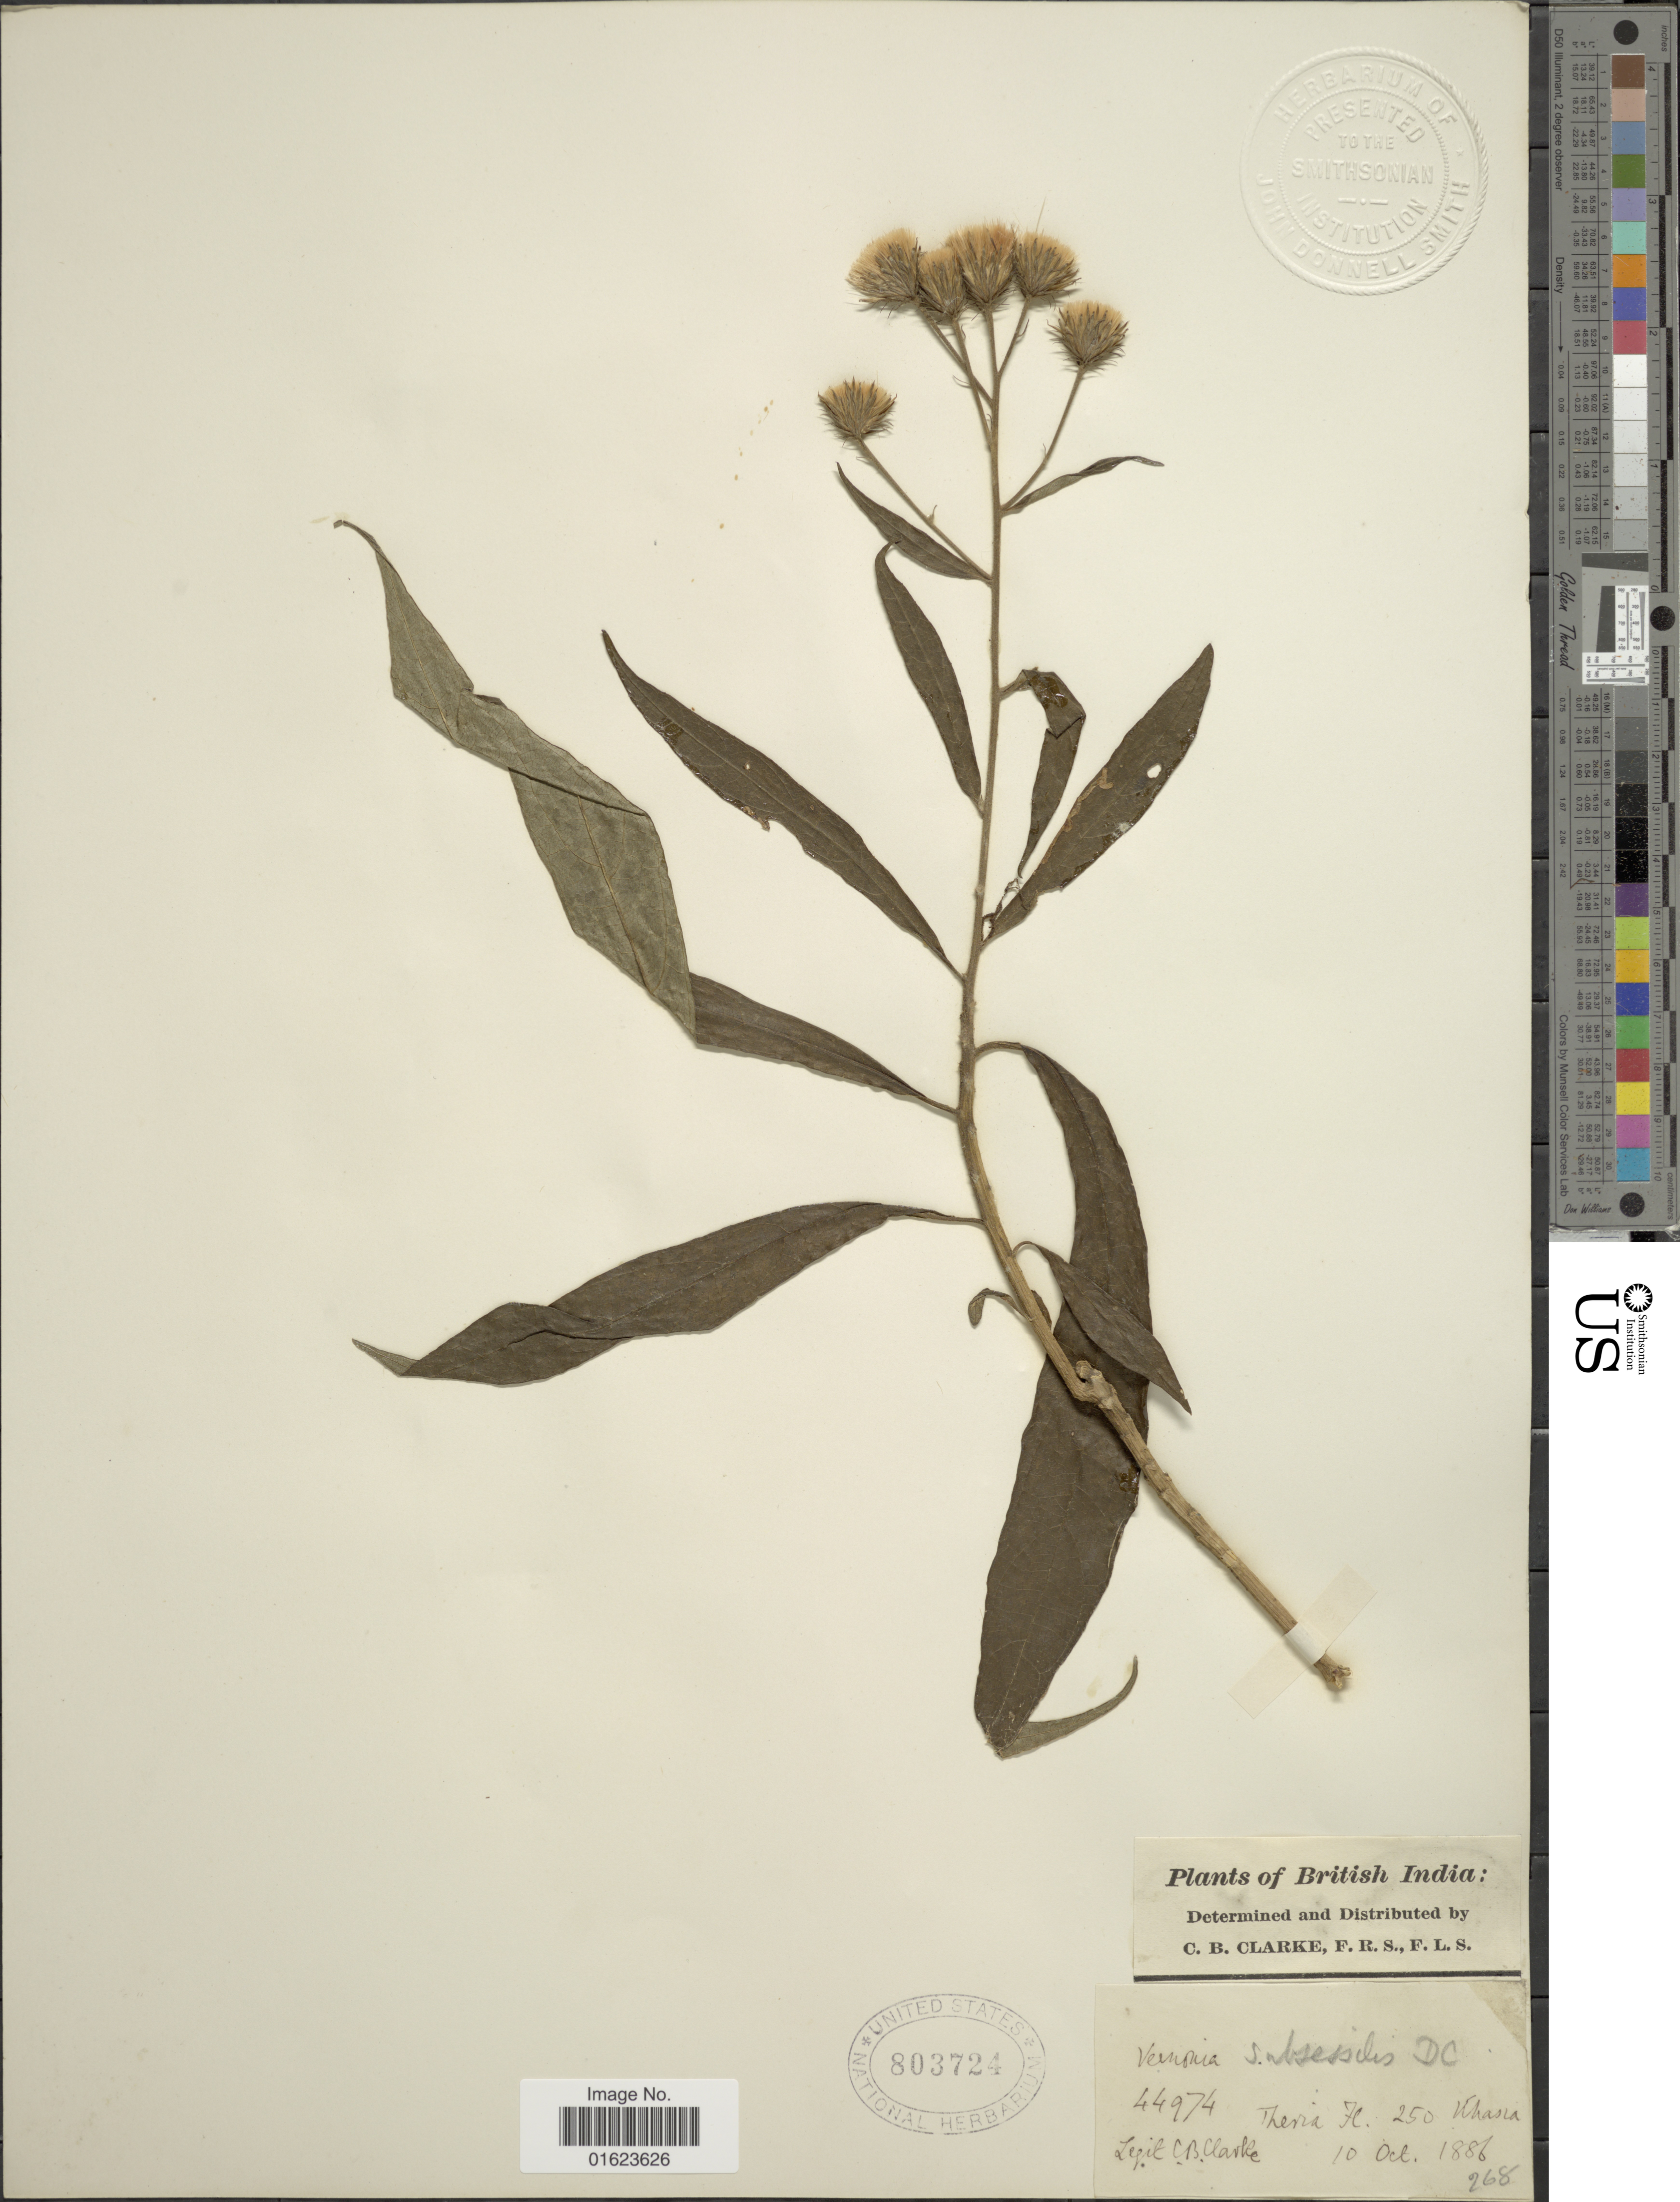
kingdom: Plantae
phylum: Tracheophyta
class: Magnoliopsida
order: Asterales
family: Asteraceae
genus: Khasianthus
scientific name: Khasianthus subsessilis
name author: (DC.) H. Rob. & Skvarla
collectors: C. B. Clarke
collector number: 44974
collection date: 1886-10-10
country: India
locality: Khasia. British India.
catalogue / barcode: US 803724